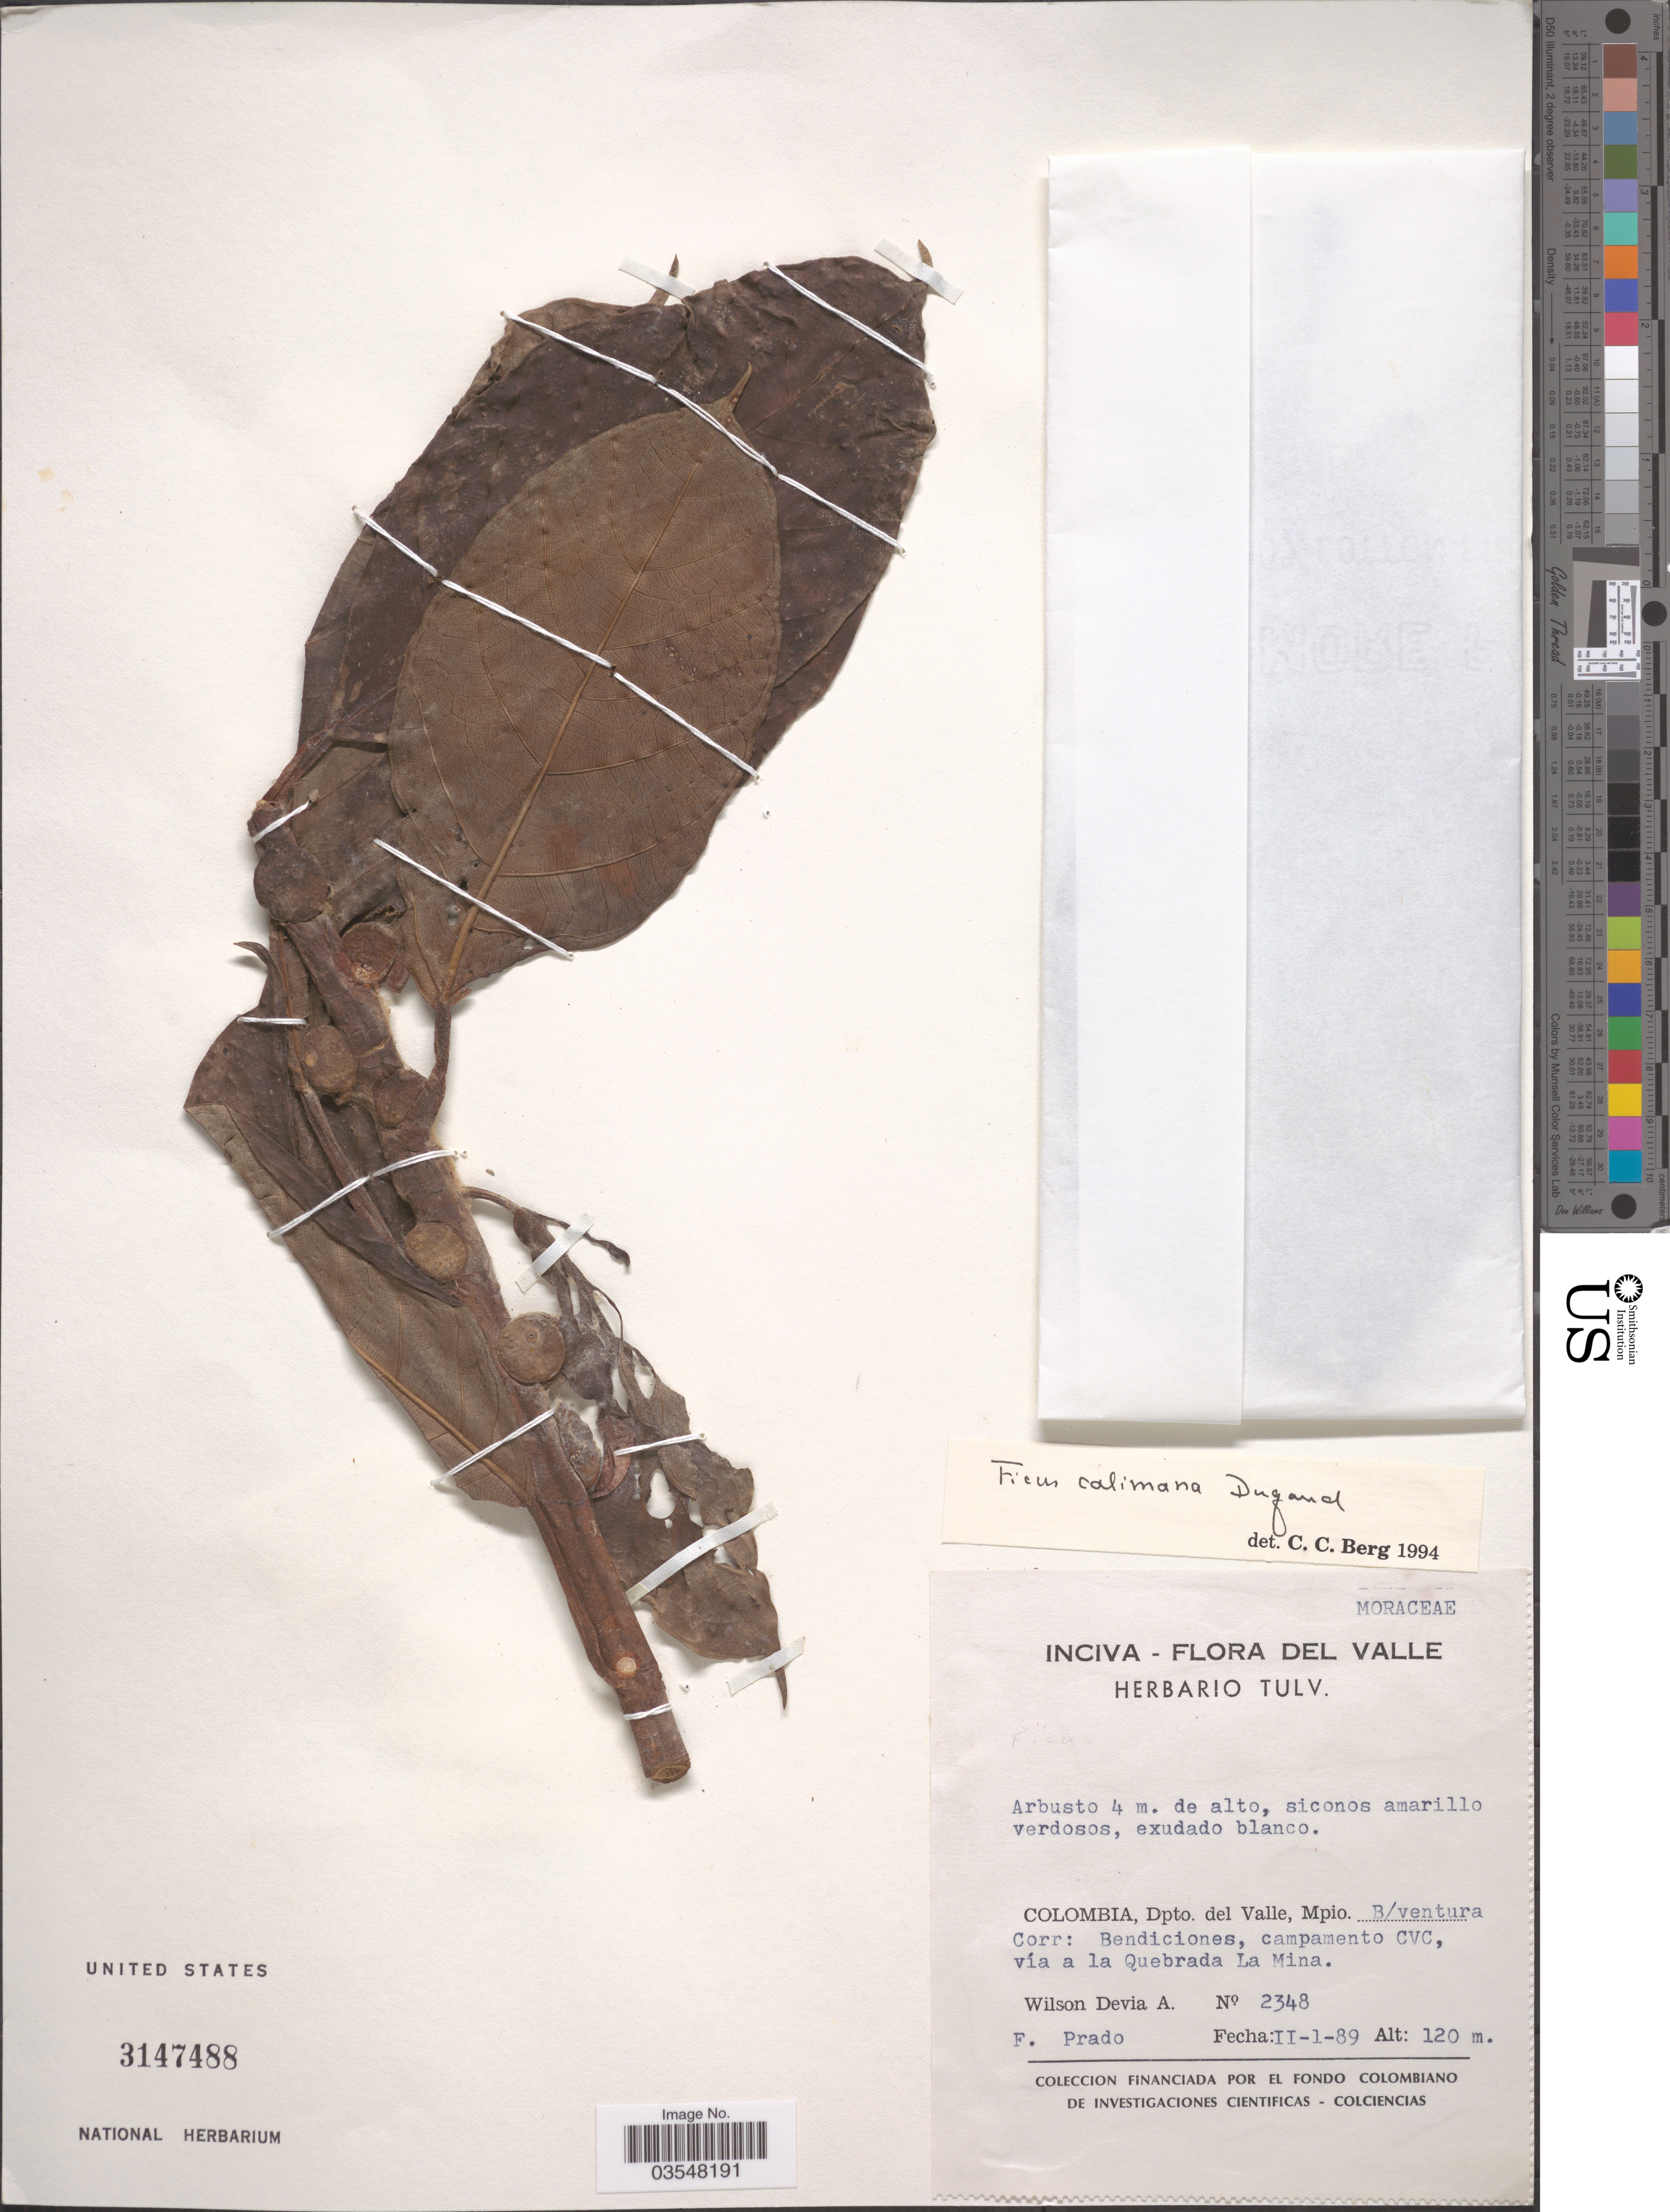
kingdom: Plantae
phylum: Tracheophyta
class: Magnoliopsida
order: Rosales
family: Moraceae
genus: Ficus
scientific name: Ficus brevibracteata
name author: W.C. Burger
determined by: Cardoso Pederneiras, L.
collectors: W. Devia A. & F. Prado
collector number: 2348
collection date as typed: Transcribed d/m/y: 1/2/89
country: Colombia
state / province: Valle del Cauca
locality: Dpto. del Valle, Mpio. B/ventura Corr: Bendiciones, campamento CVC, vía a la Quebrada La Mina.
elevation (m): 120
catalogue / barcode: US 3147488